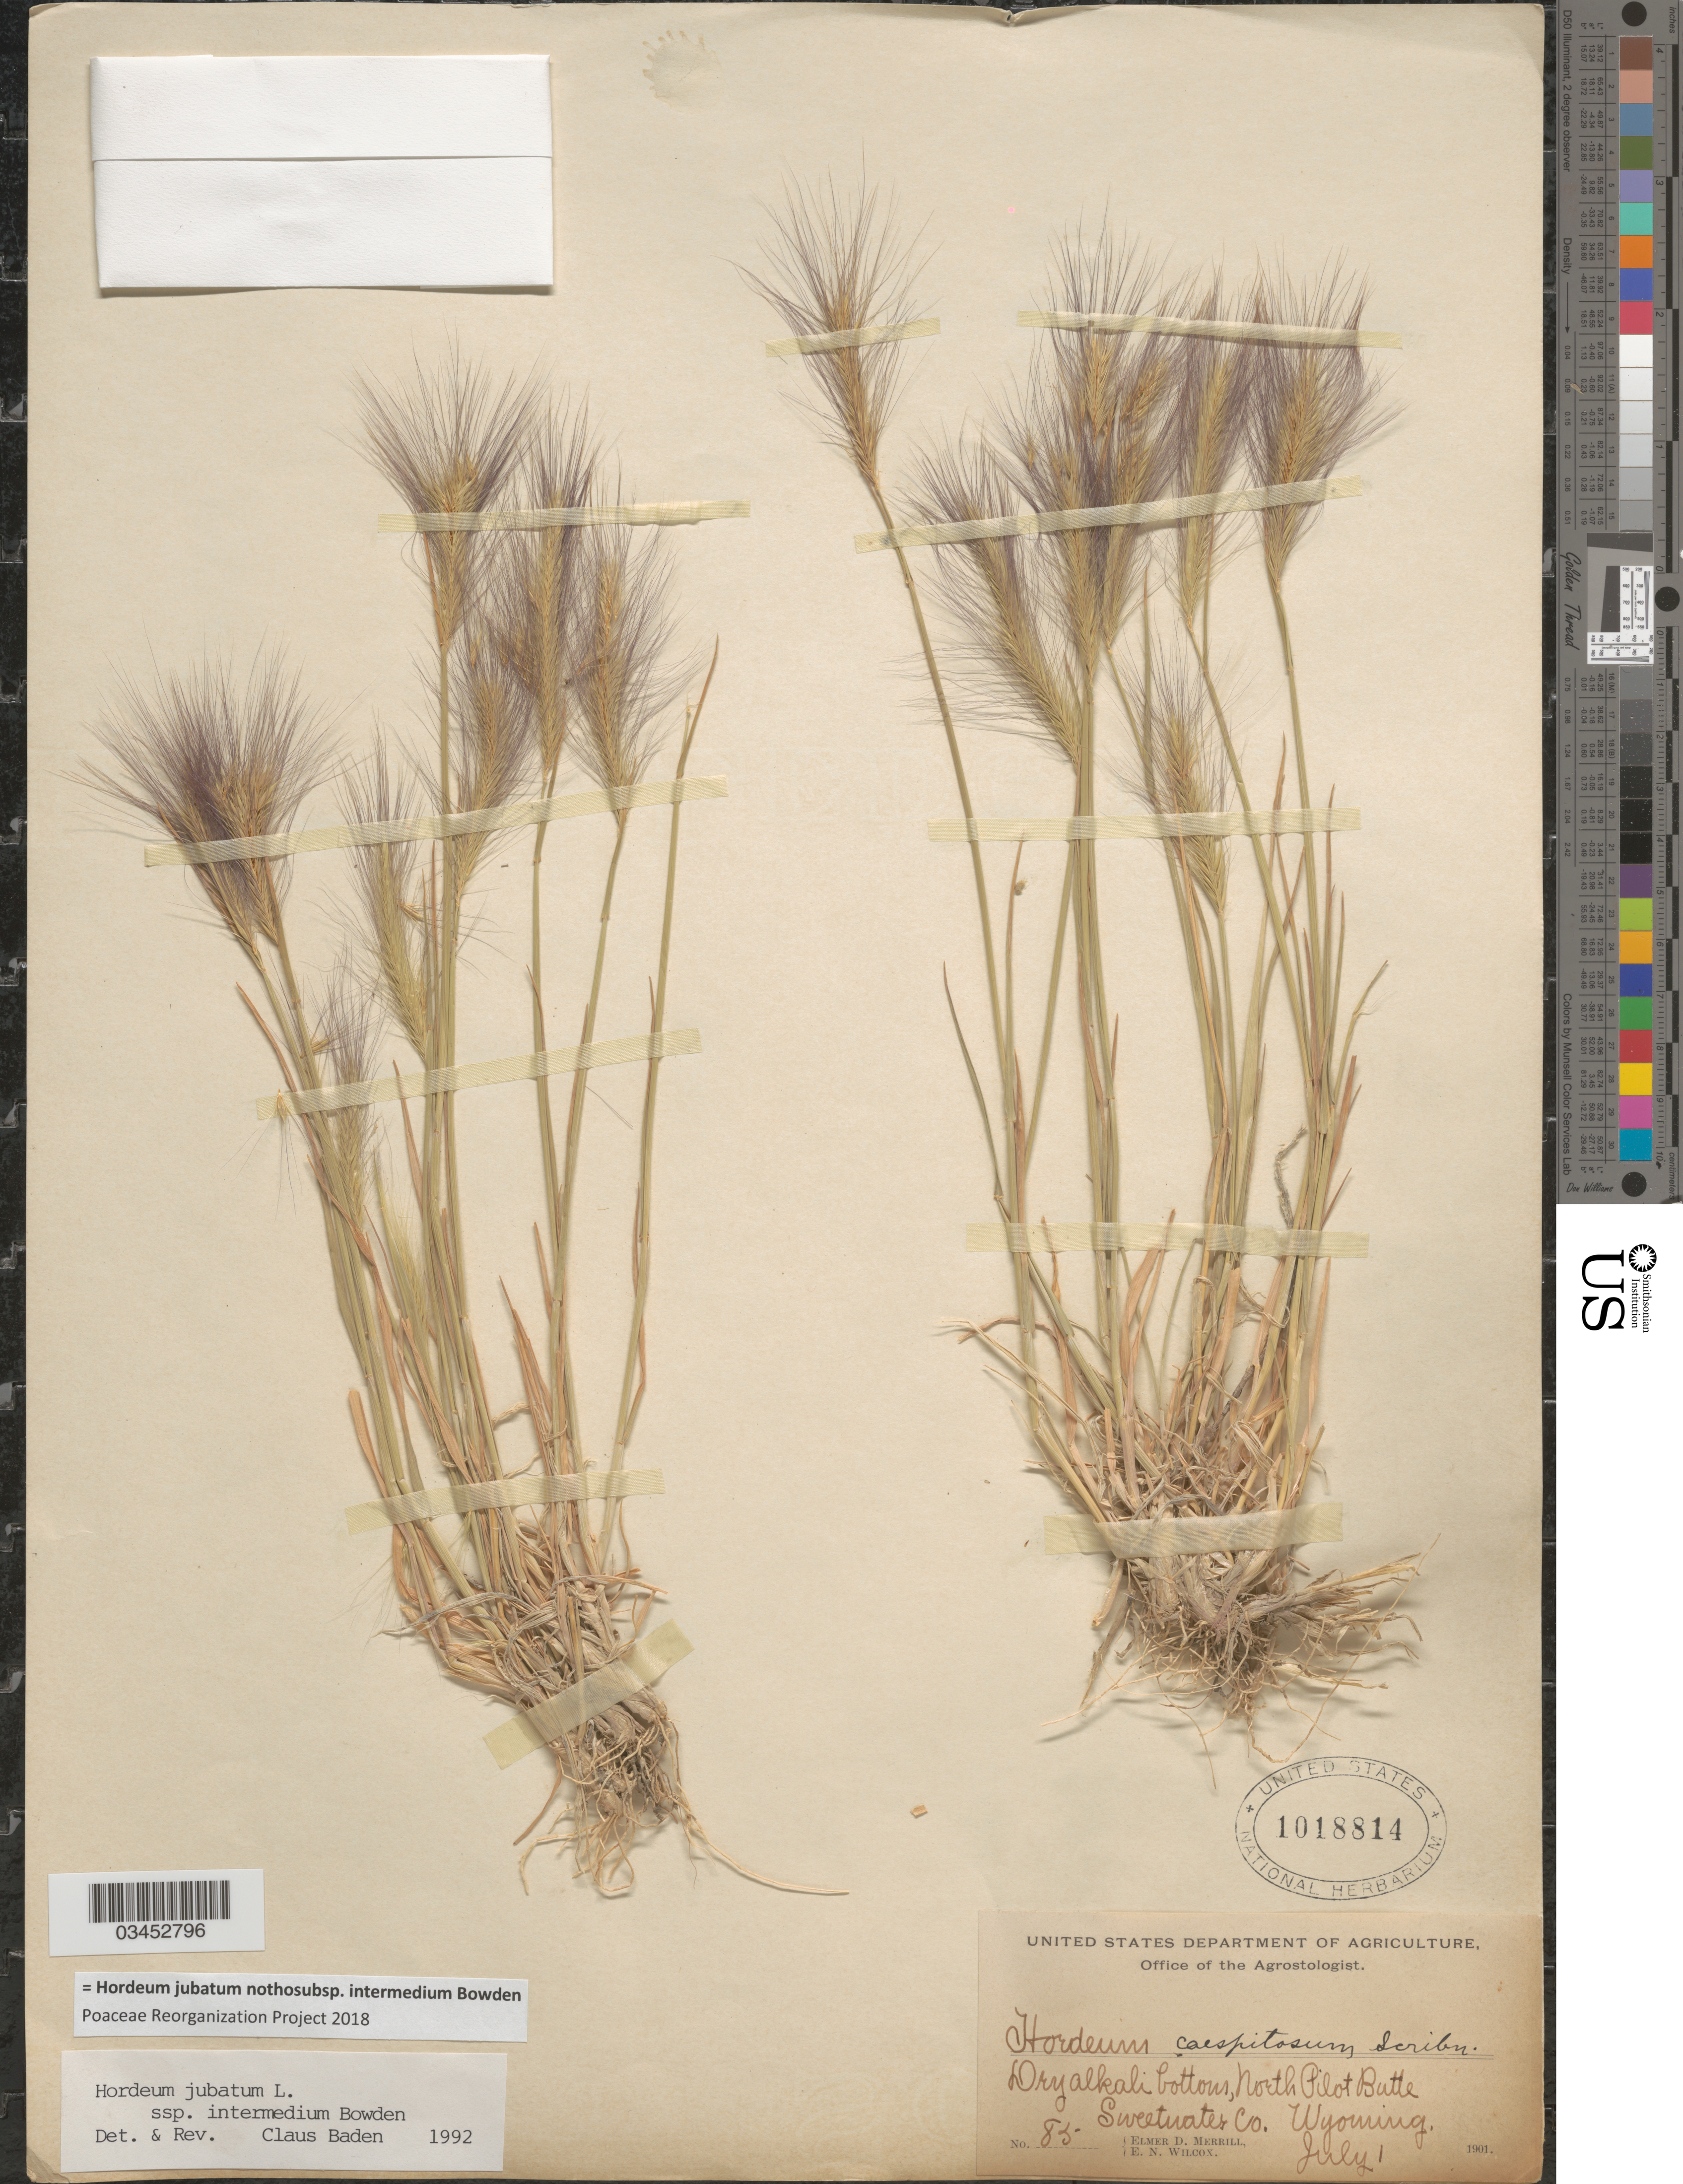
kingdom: Plantae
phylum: Tracheophyta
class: Liliopsida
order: Poales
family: Poaceae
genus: Hordeum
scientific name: Hordeum jubatum nothosubsp. intermedium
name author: Bowden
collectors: E. D. Merrill & E. Wilcox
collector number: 85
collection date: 1901-07-01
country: United States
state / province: Wyoming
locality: Dry alkali bottons, North Pilot Butte. Sweetwater Co.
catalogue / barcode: US 1018814